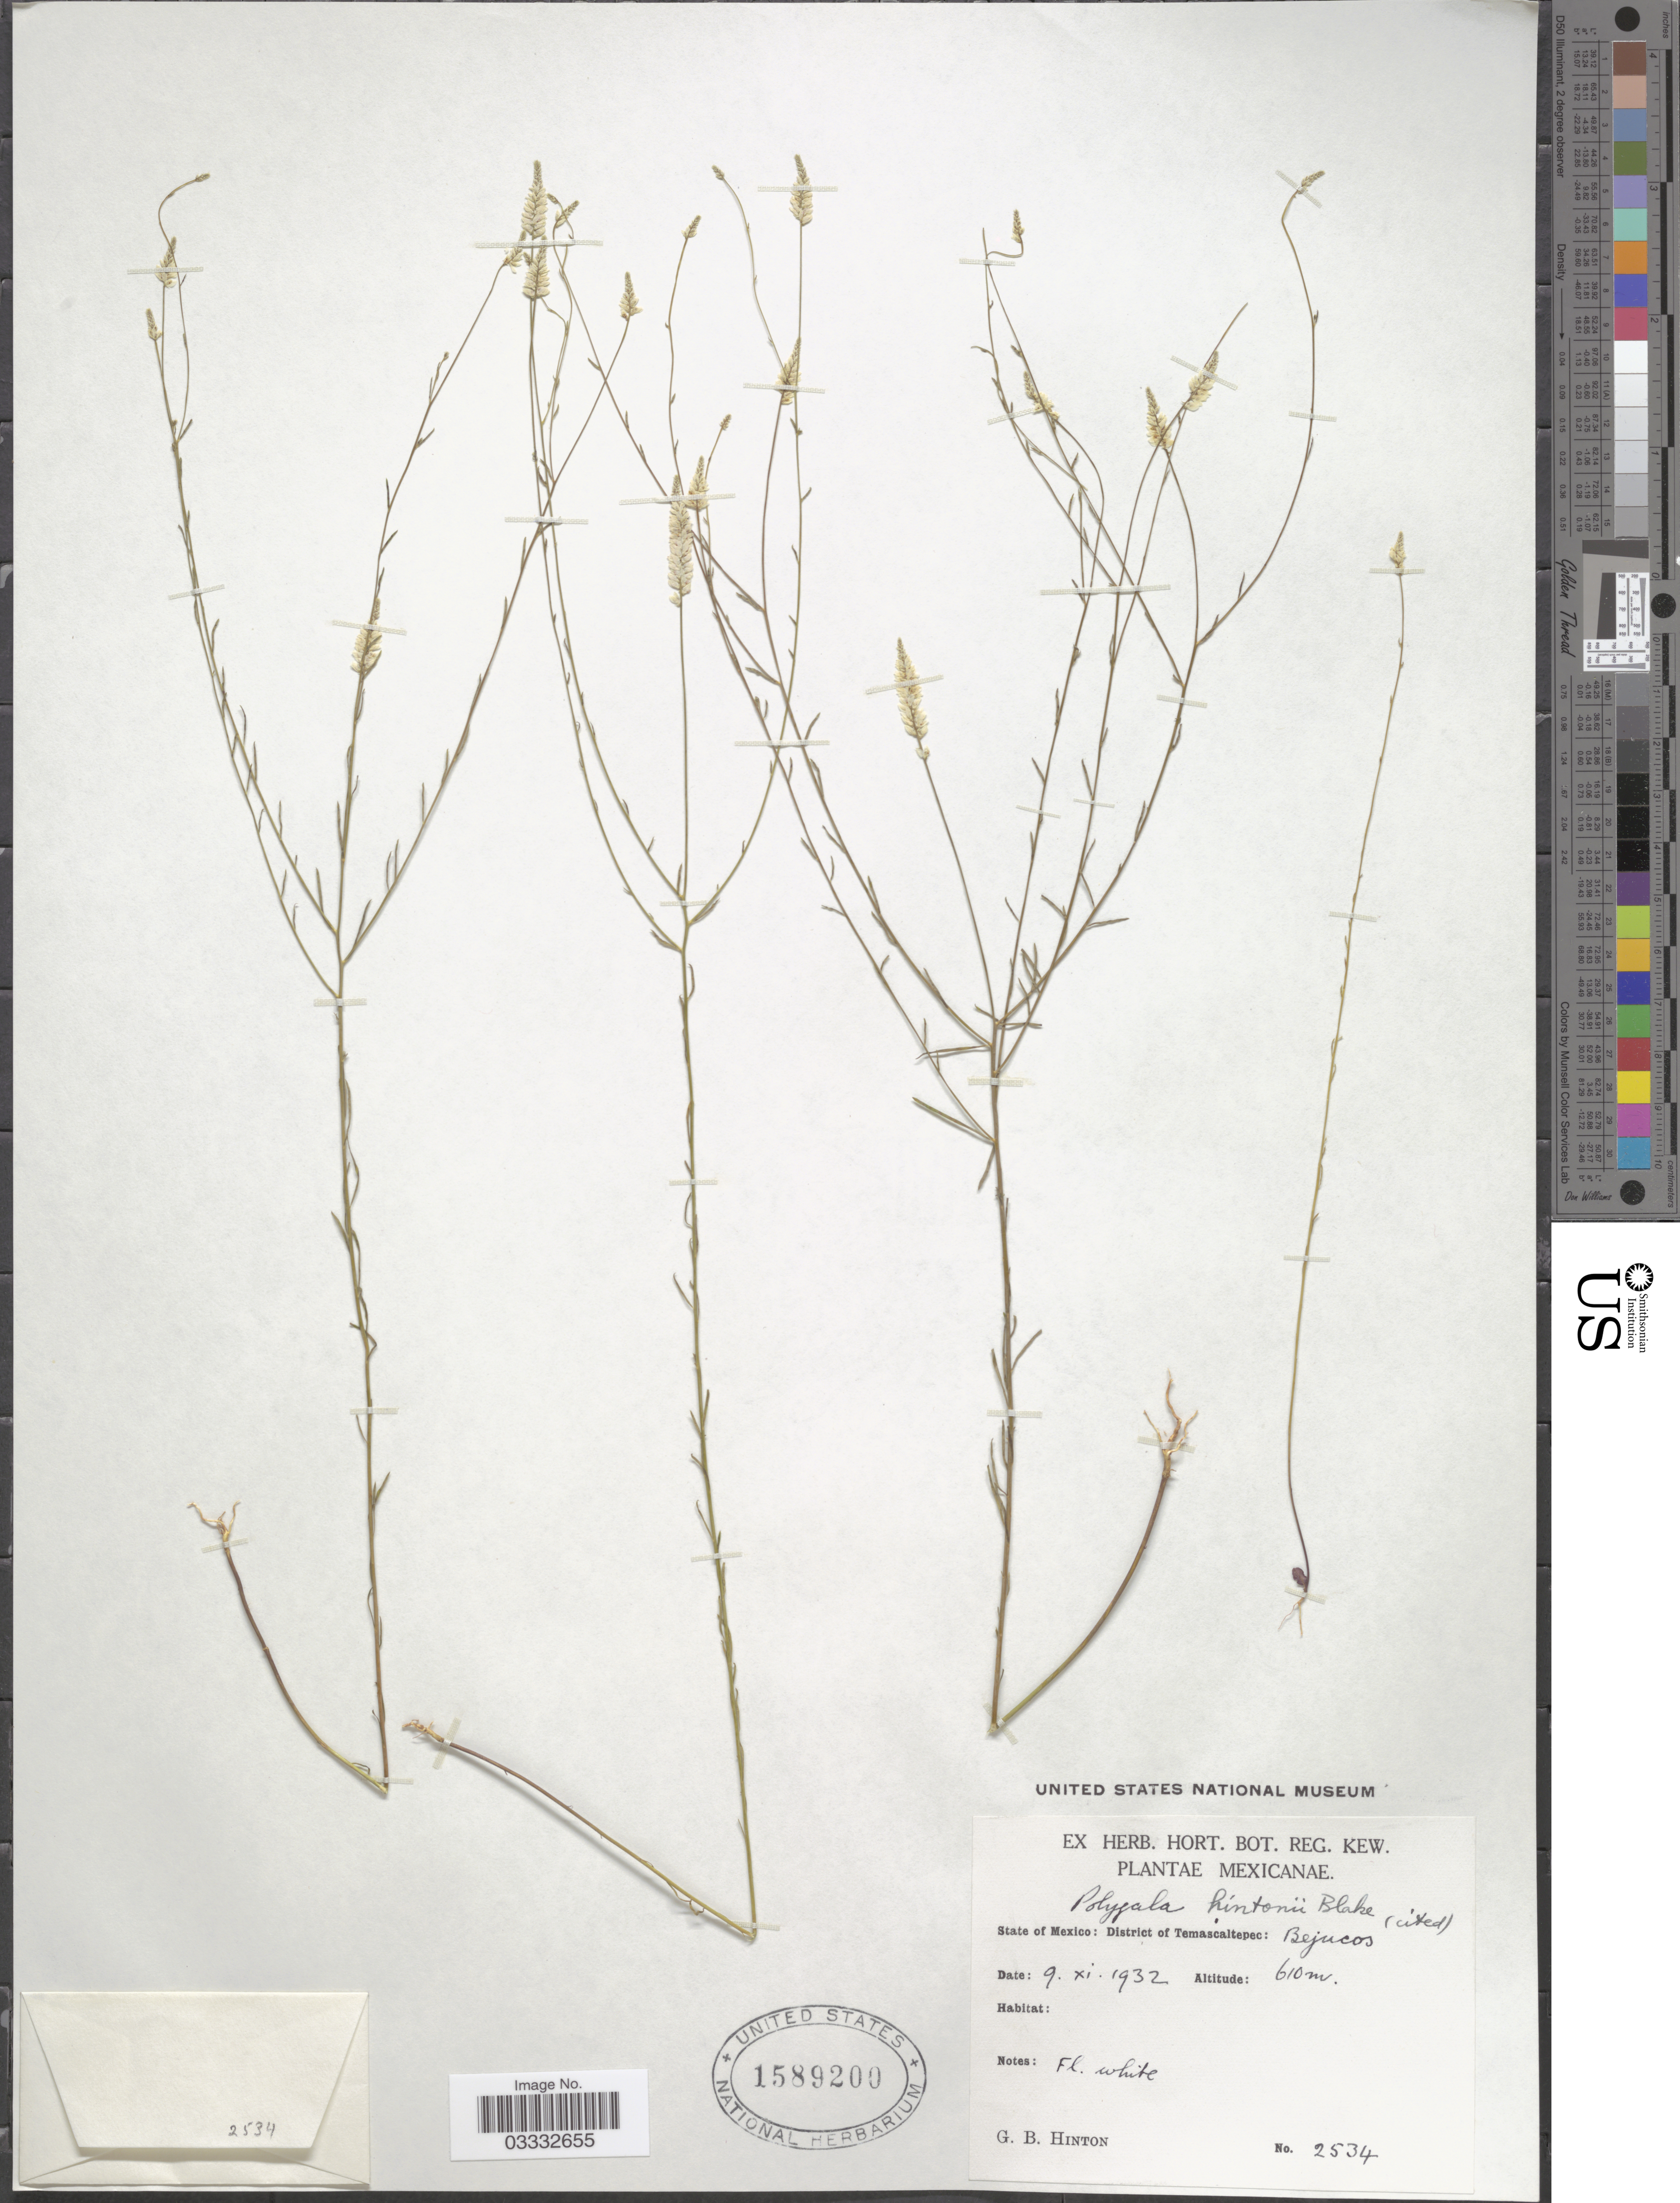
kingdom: Plantae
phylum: Tracheophyta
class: Magnoliopsida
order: Fabales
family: Polygalaceae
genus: Polygala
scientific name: Polygala hintonii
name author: S.F. Blake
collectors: G. B. Hinton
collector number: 2534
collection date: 1932-11-09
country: Mexico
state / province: México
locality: District of Temascaltepec: Bejucos.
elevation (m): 610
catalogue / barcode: US 1589200